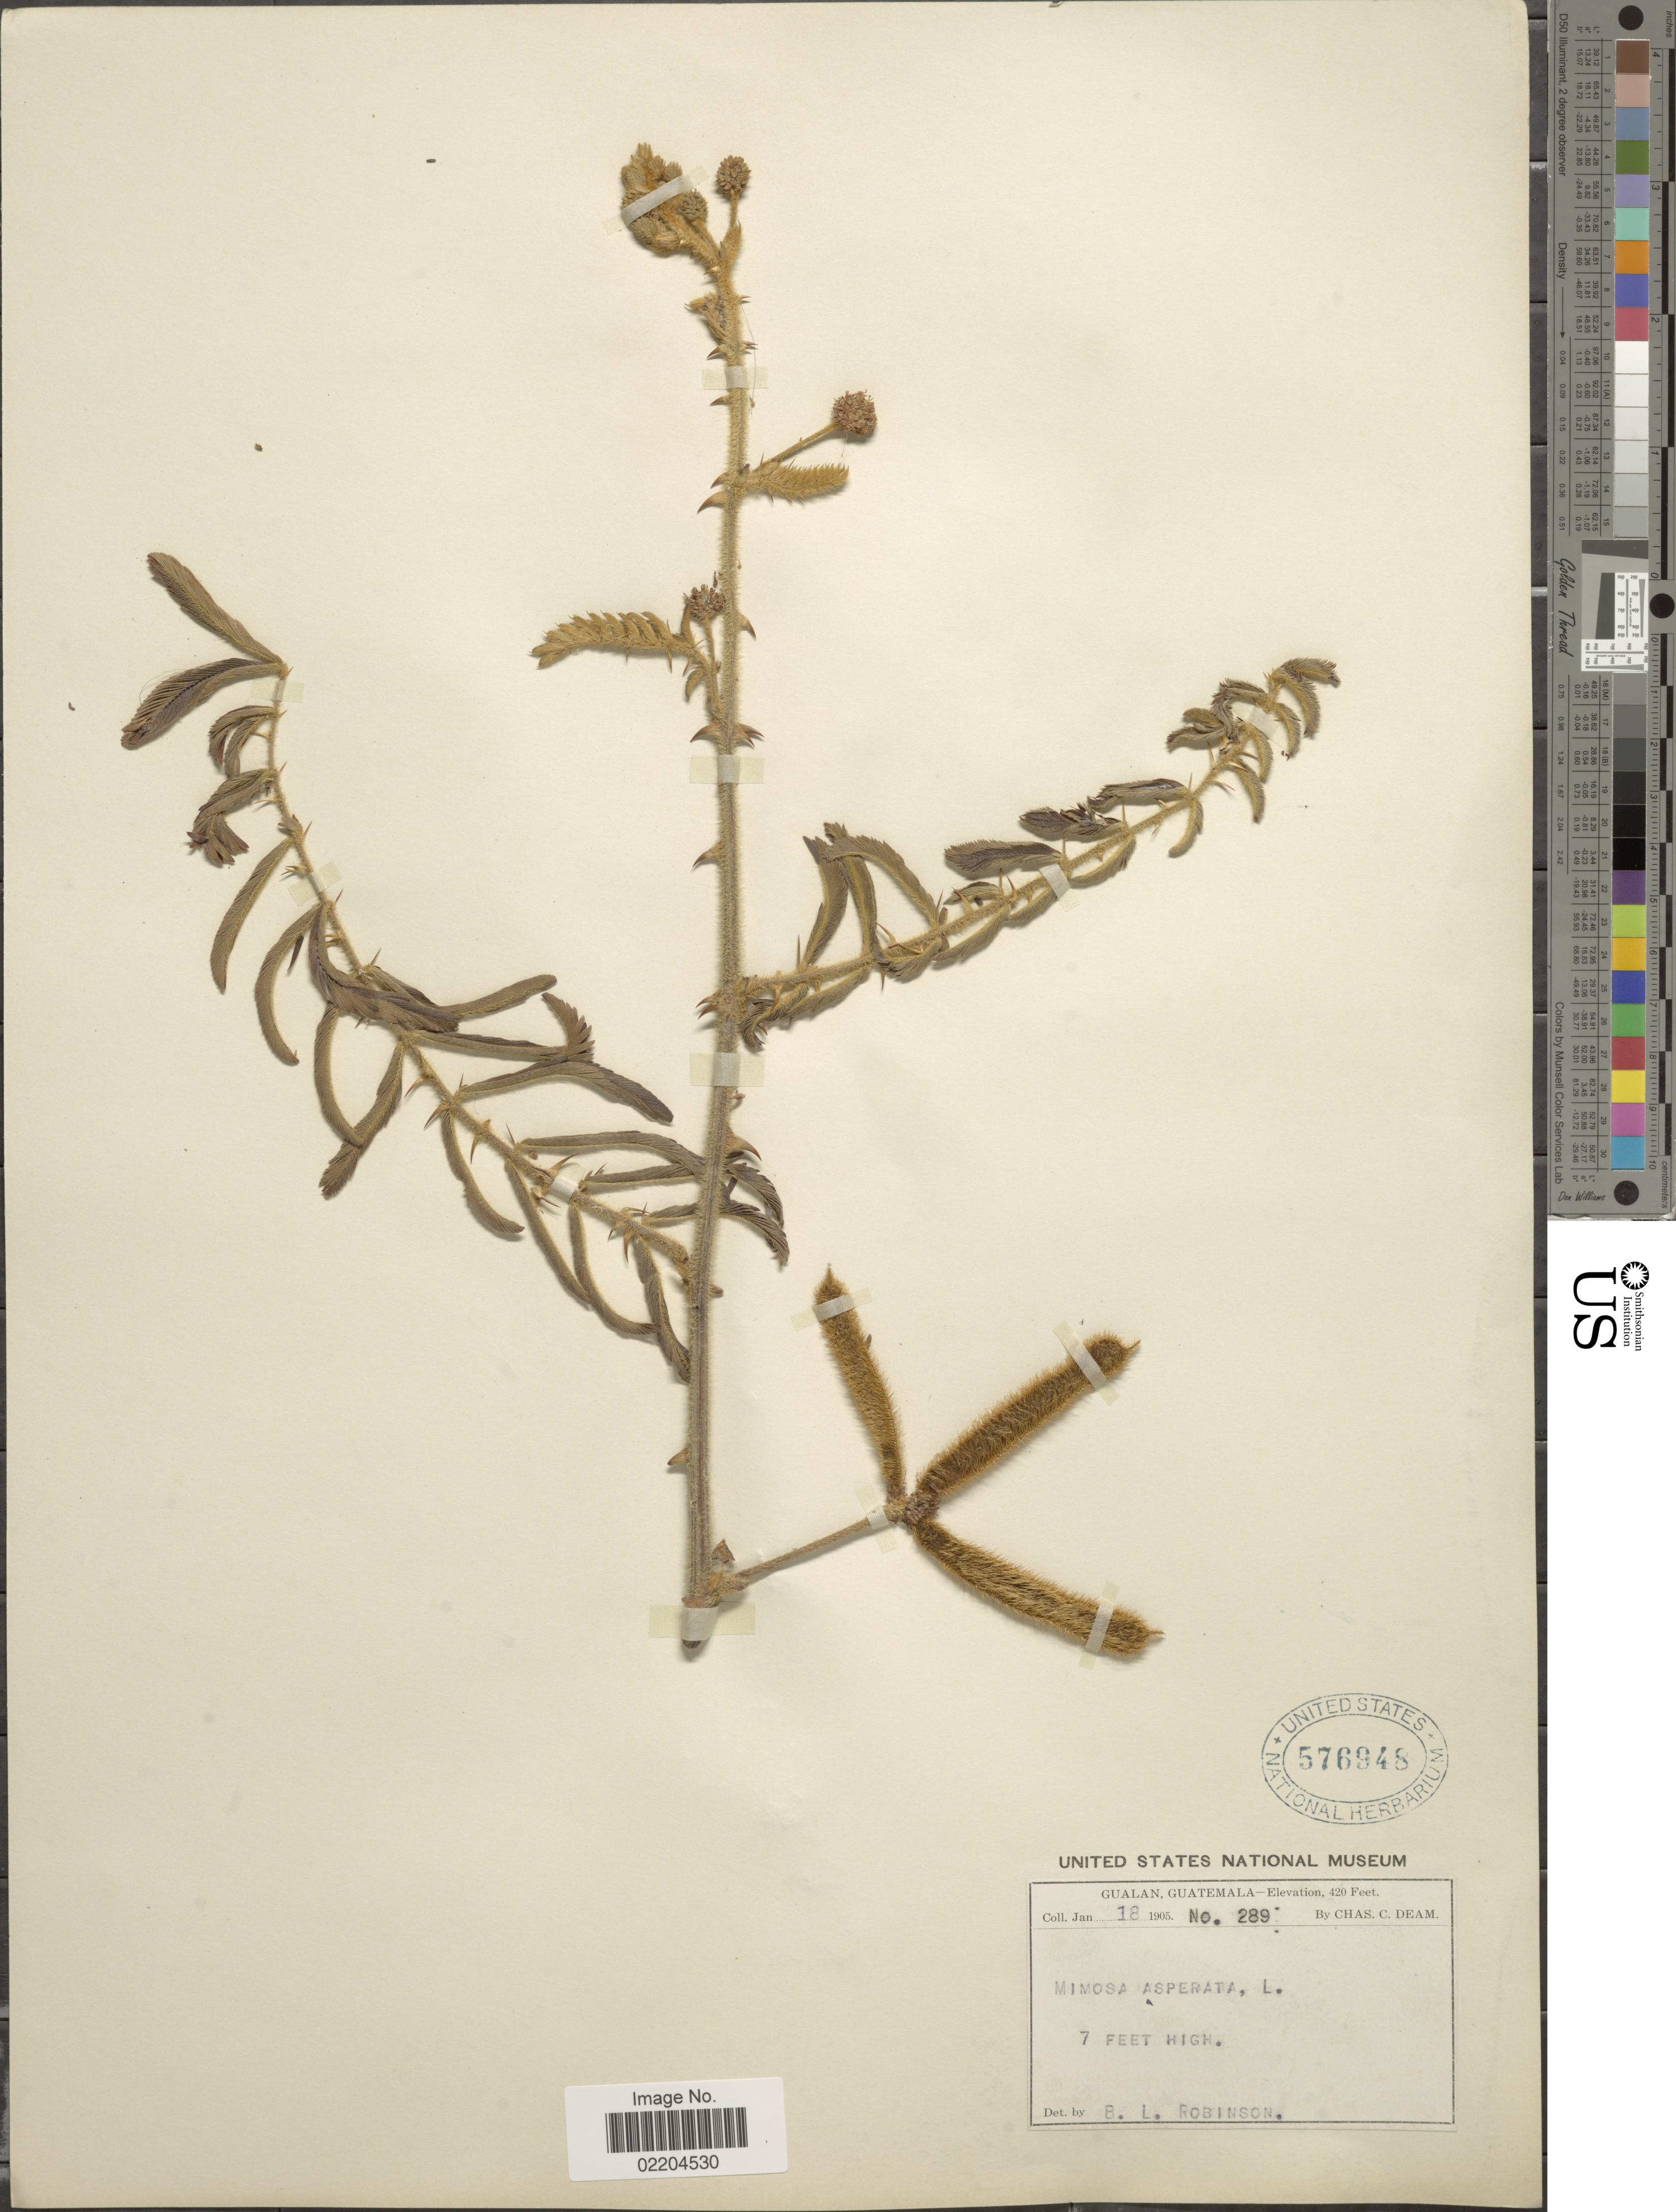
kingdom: Plantae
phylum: Tracheophyta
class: Magnoliopsida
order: Fabales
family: Fabaceae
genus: Mimosa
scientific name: Mimosa pigra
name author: L.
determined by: Strong, Mark T., (BOT), Smithsonian Institution - National Museum of Natural History (UNITED STATES)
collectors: C. C. Deam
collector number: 289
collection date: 1905-01-18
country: Guatemala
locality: Gualan, Guatemala.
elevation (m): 128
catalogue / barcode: US 576948